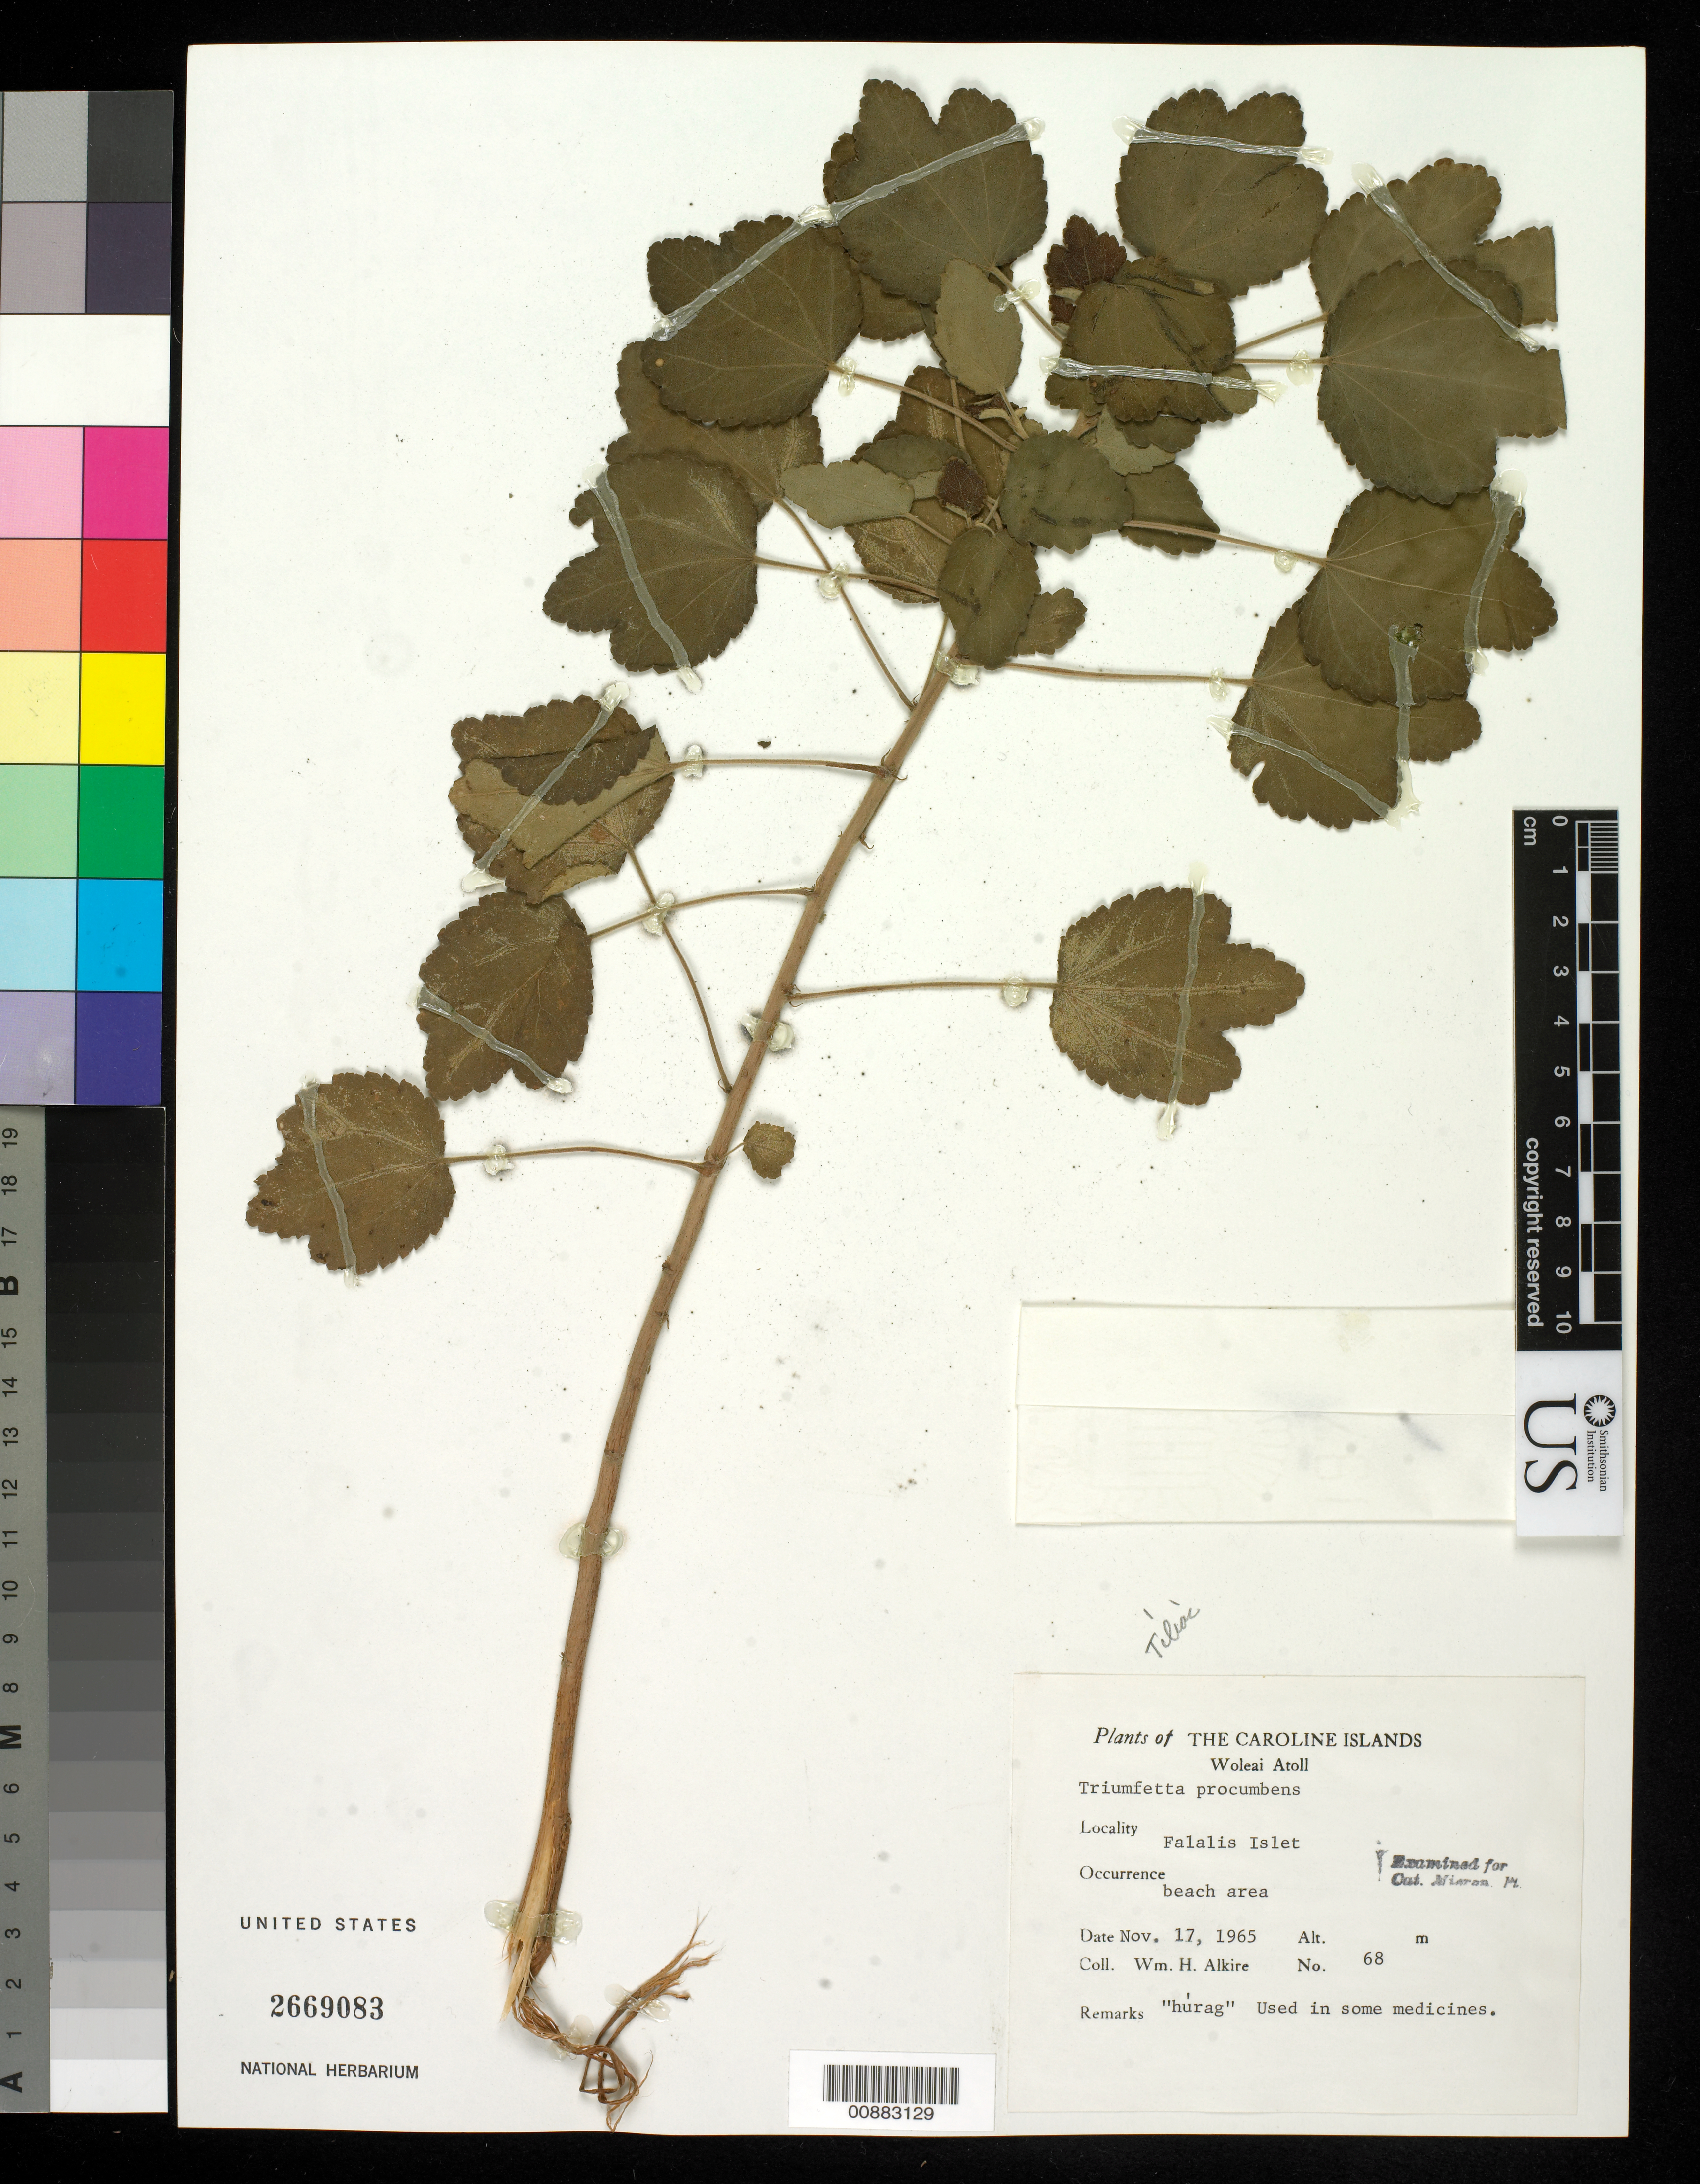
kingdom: Plantae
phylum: Tracheophyta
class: Magnoliopsida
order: Malvales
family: Malvaceae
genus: Triumfetta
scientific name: Triumfetta procumbens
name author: G. Forst.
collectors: W. Alkire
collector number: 68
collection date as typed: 17 Nov 1965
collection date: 1965-11-17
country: Micronesia, Federated States of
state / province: Yap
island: Woleai Atoll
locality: Woleai*, Falalis Islet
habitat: beach area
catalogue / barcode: US 2669083